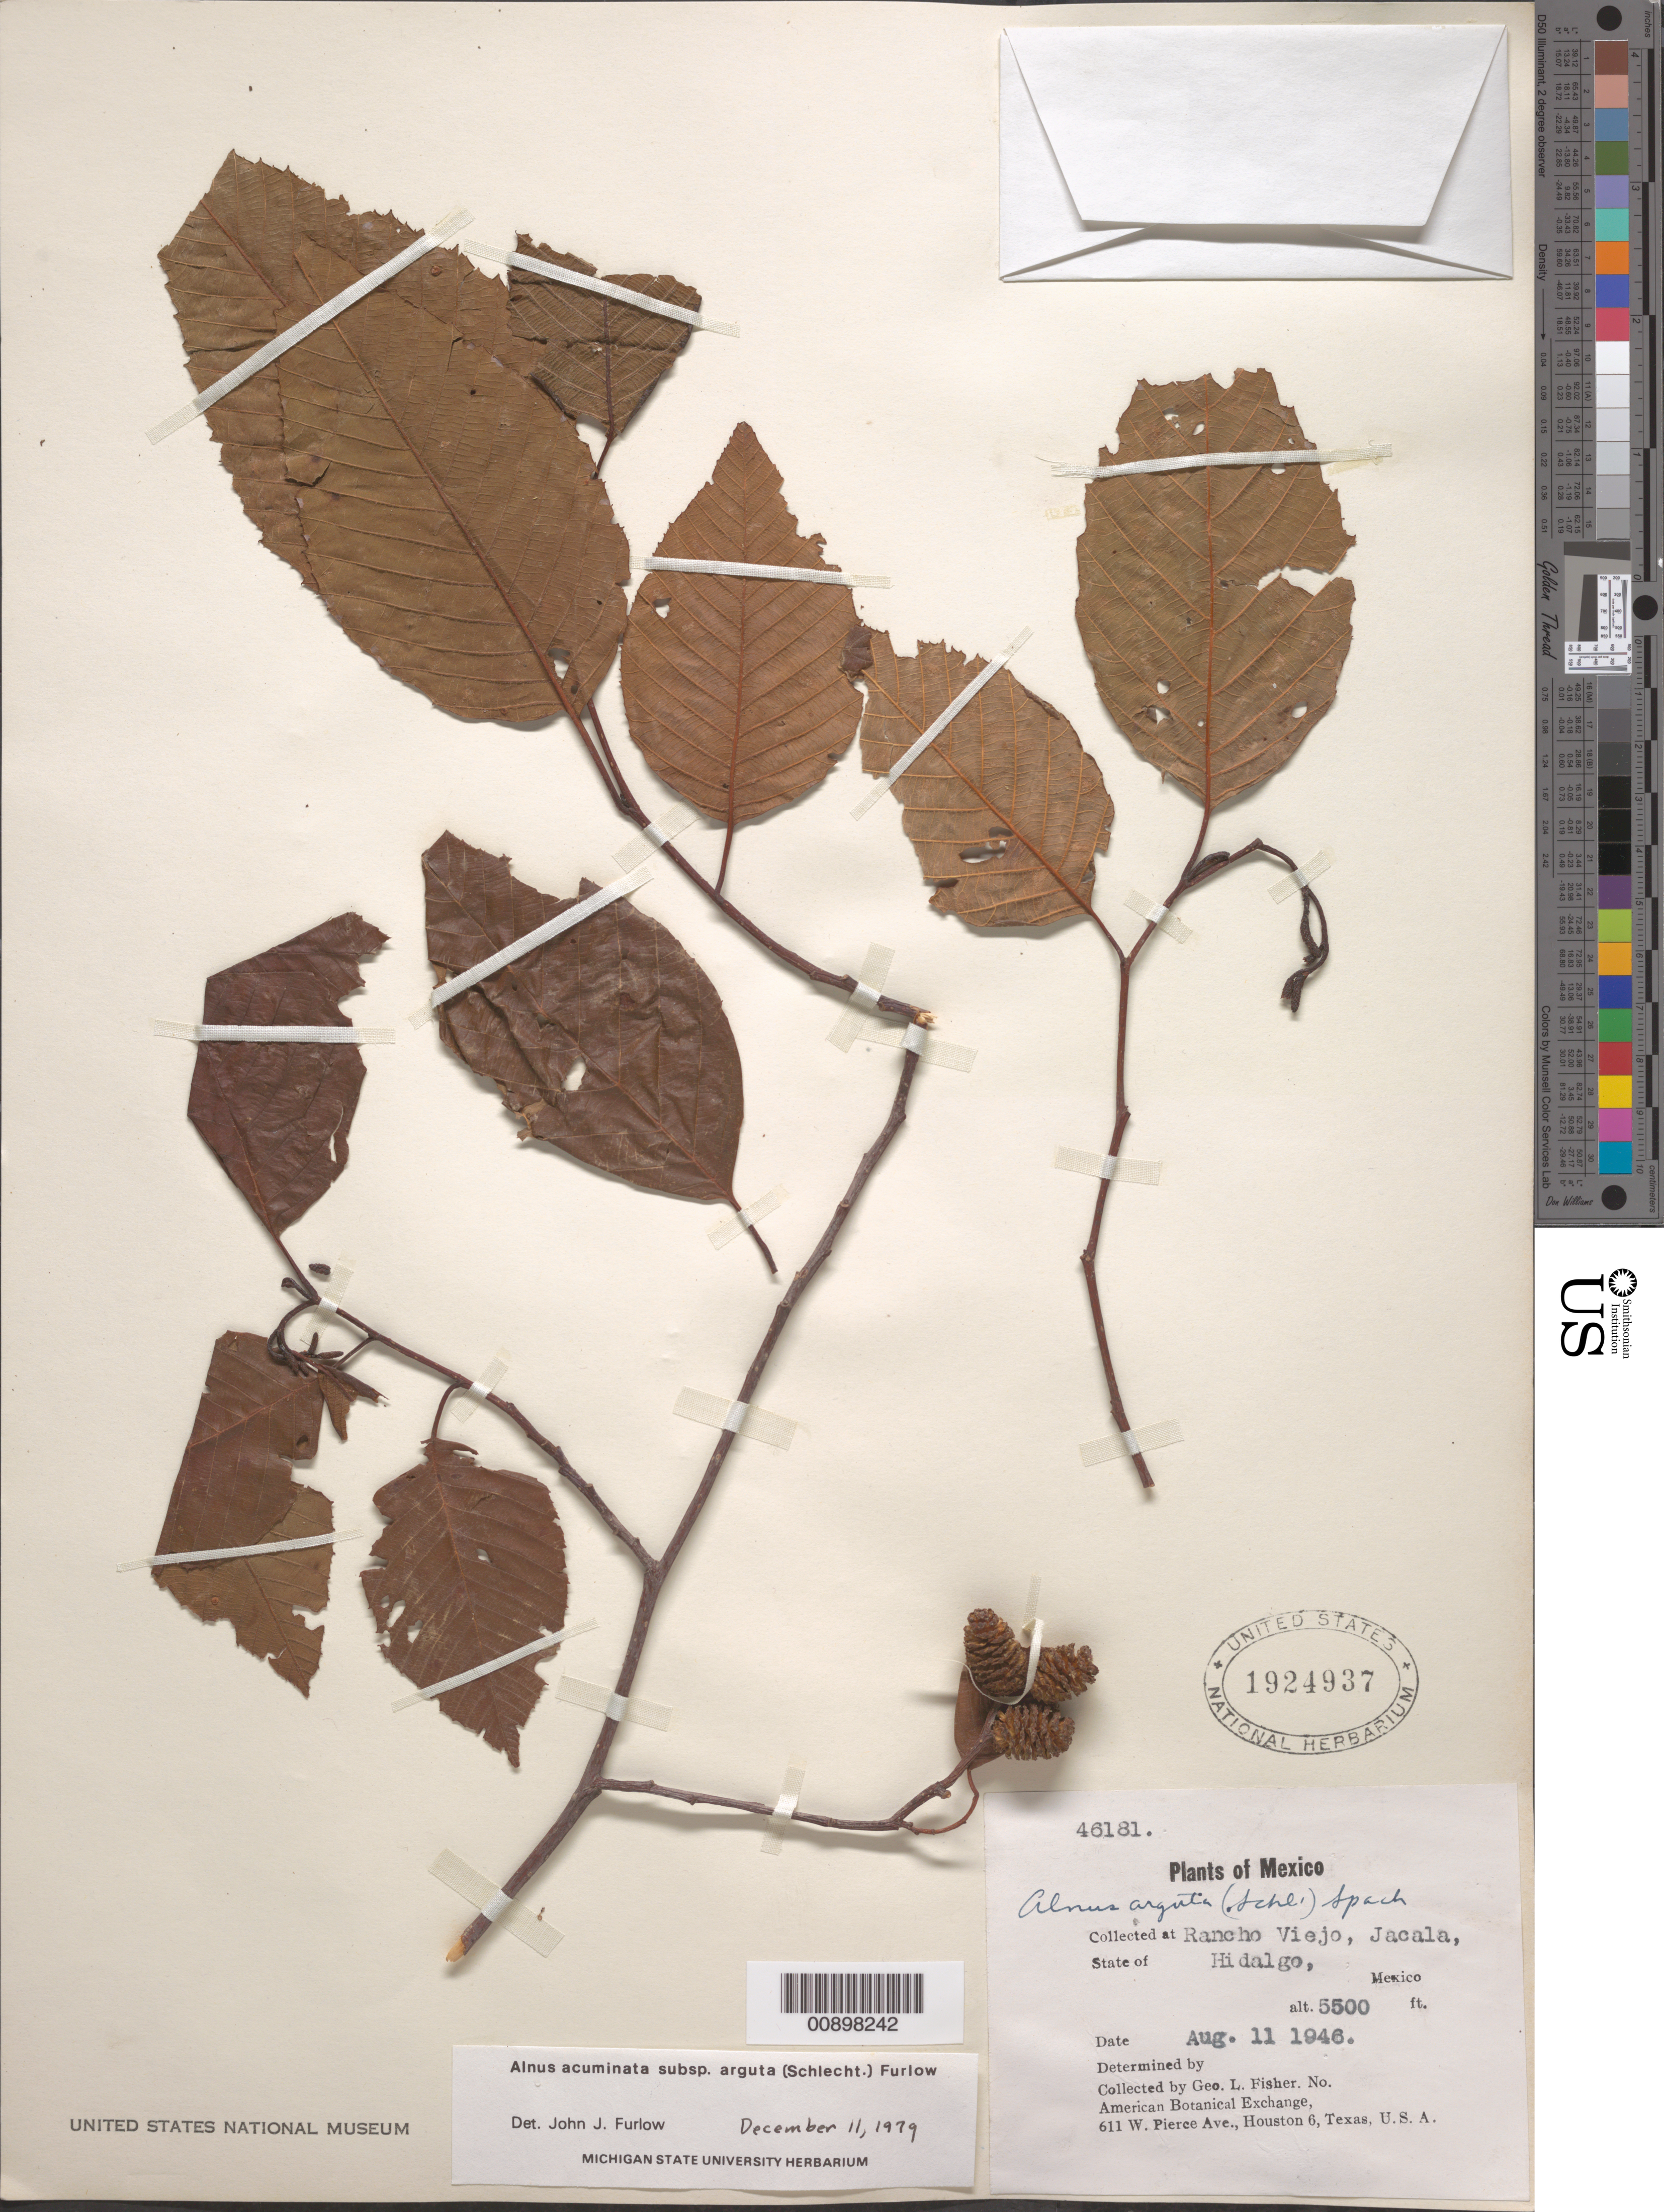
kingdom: Plantae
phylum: Tracheophyta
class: Magnoliopsida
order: Fagales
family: Betulaceae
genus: Alnus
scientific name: Alnus acuminata subsp. arguta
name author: (Schltdl.) Furlow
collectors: G. L. Fisher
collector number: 46181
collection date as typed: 11 Aug 1946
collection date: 1946-08-11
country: Mexico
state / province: Hidalgo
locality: Rancho Viejo, Jacala, State of Hidalgo.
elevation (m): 1676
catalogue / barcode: US 1924937